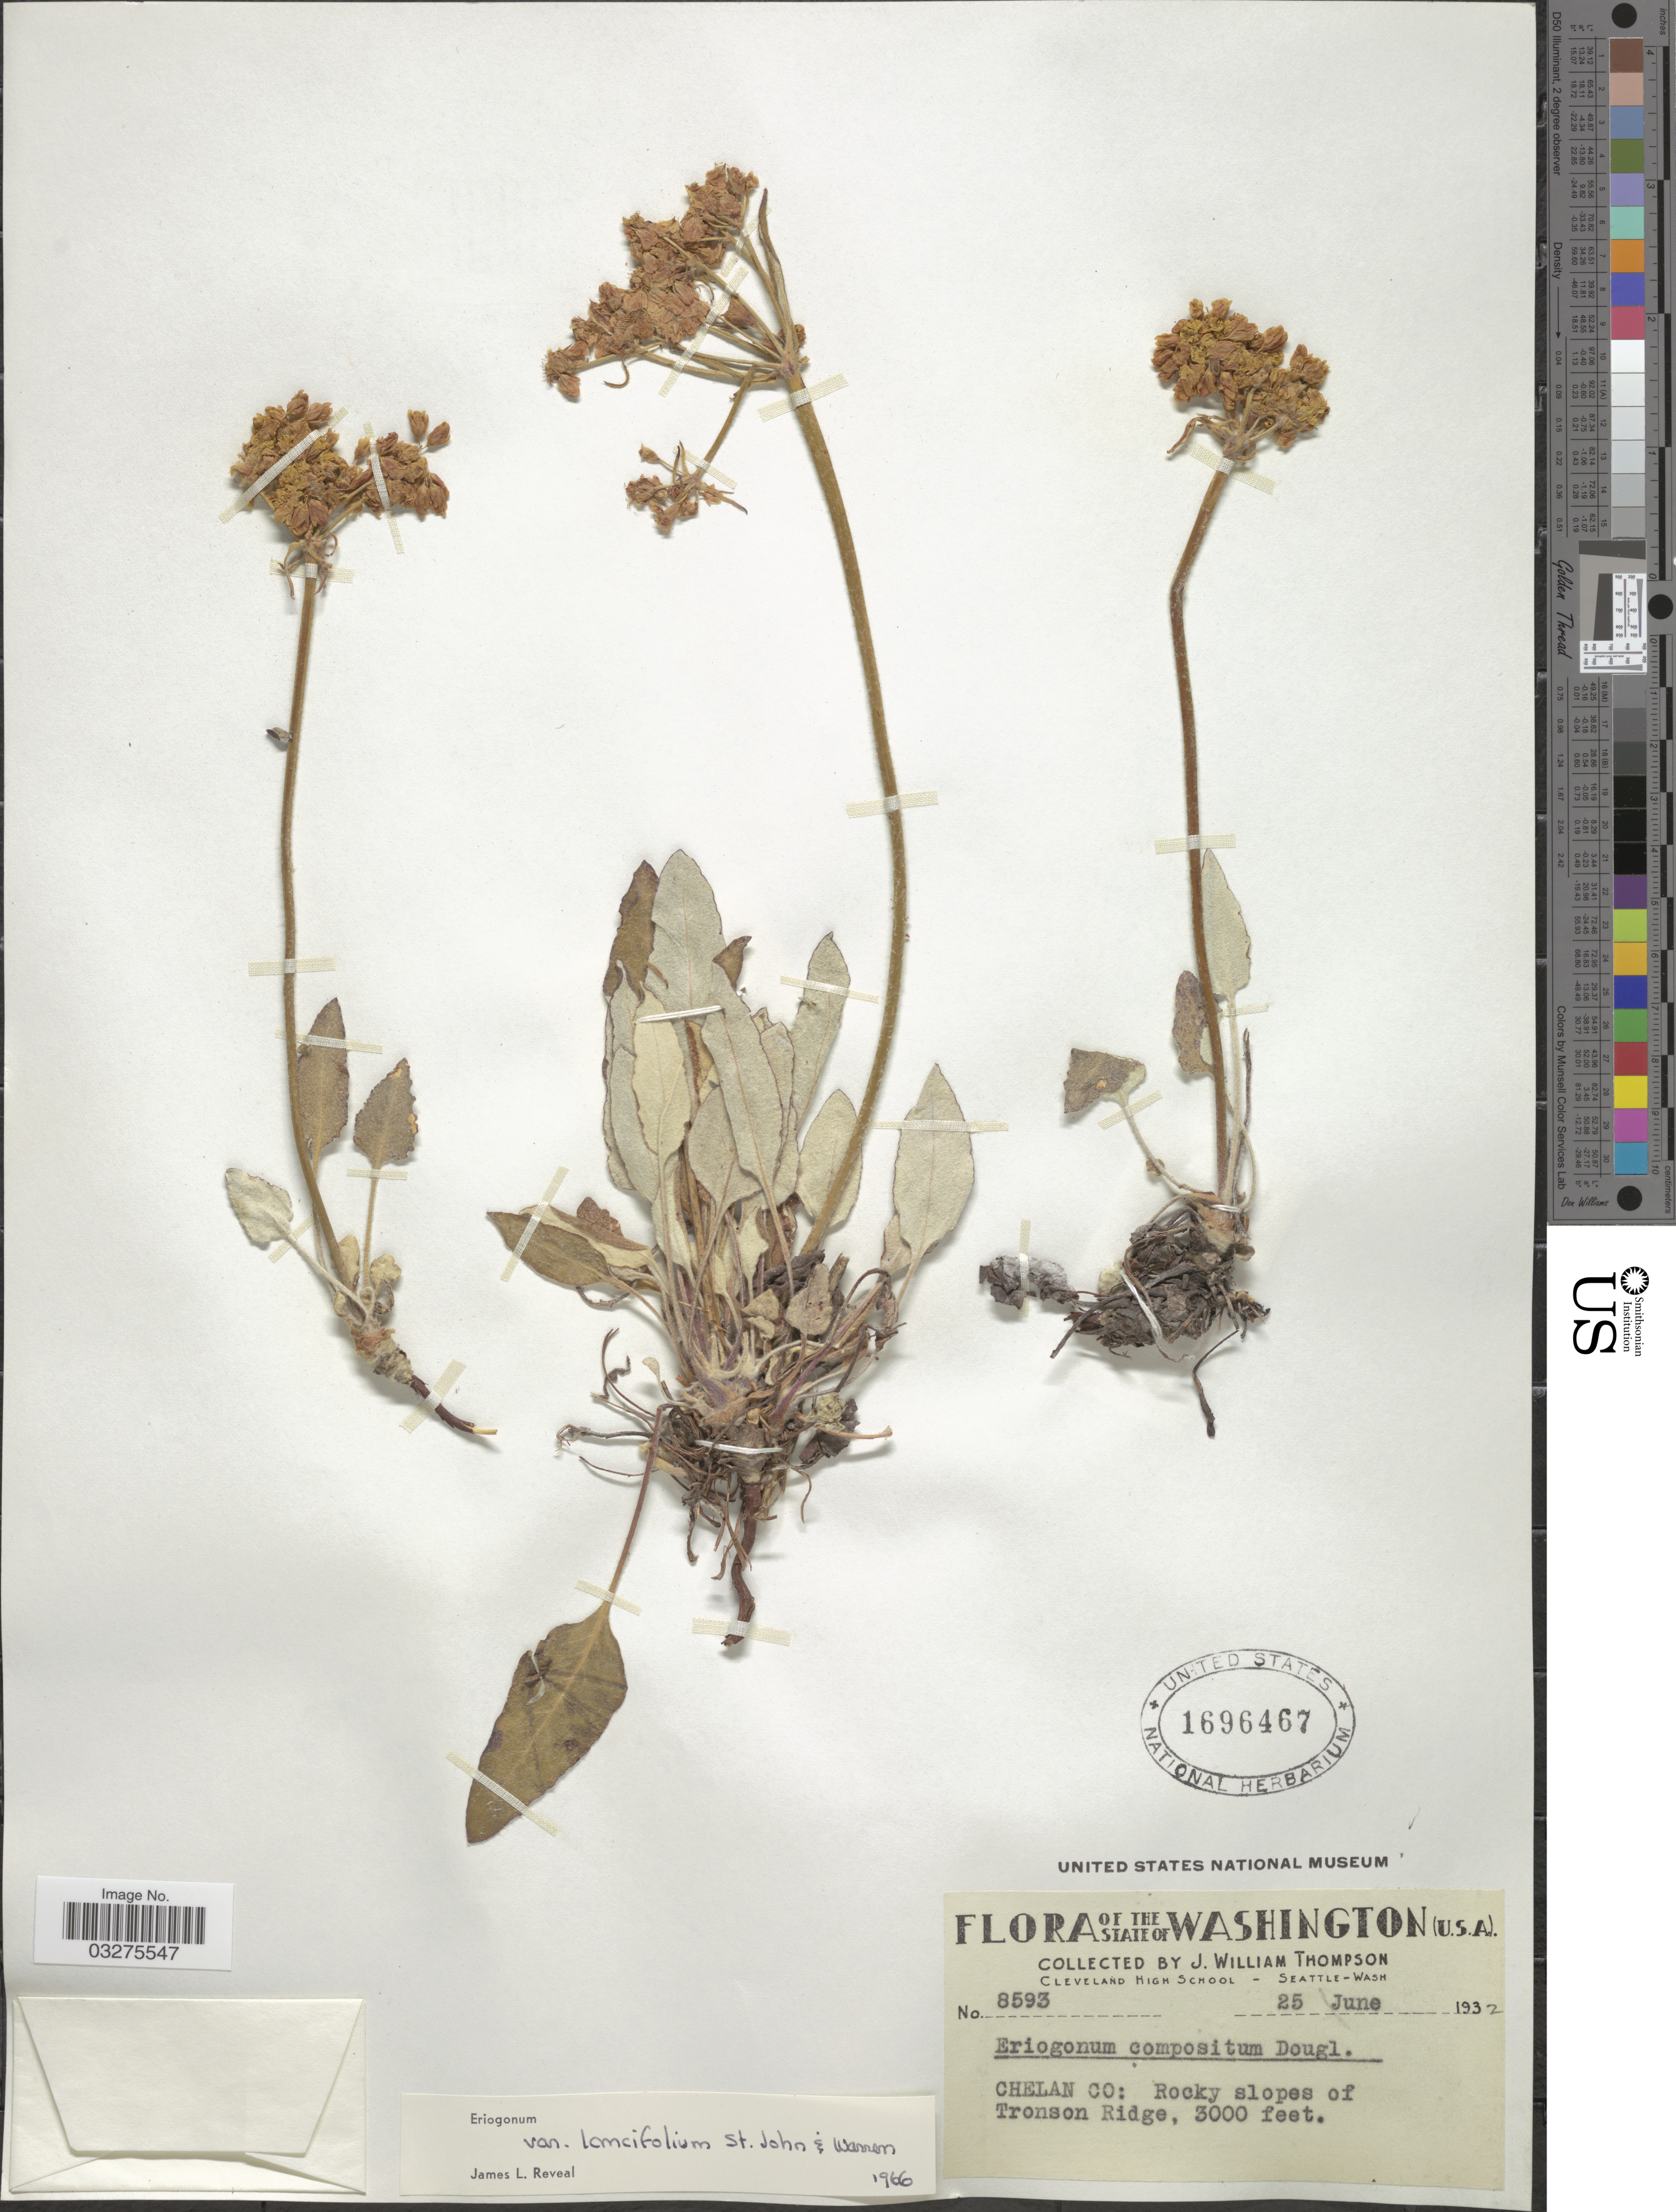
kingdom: Plantae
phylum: Tracheophyta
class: Magnoliopsida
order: Caryophyllales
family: Polygonaceae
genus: Eriogonum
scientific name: Eriogonum compositum var. lancifolium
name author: H. St. John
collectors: J. W. Thompson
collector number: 8593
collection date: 1932-06-25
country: United States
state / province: Washington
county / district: Chelan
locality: Chelan Co.: Rocky slopes of Tronson Ridge.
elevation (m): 914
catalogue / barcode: US 1696467